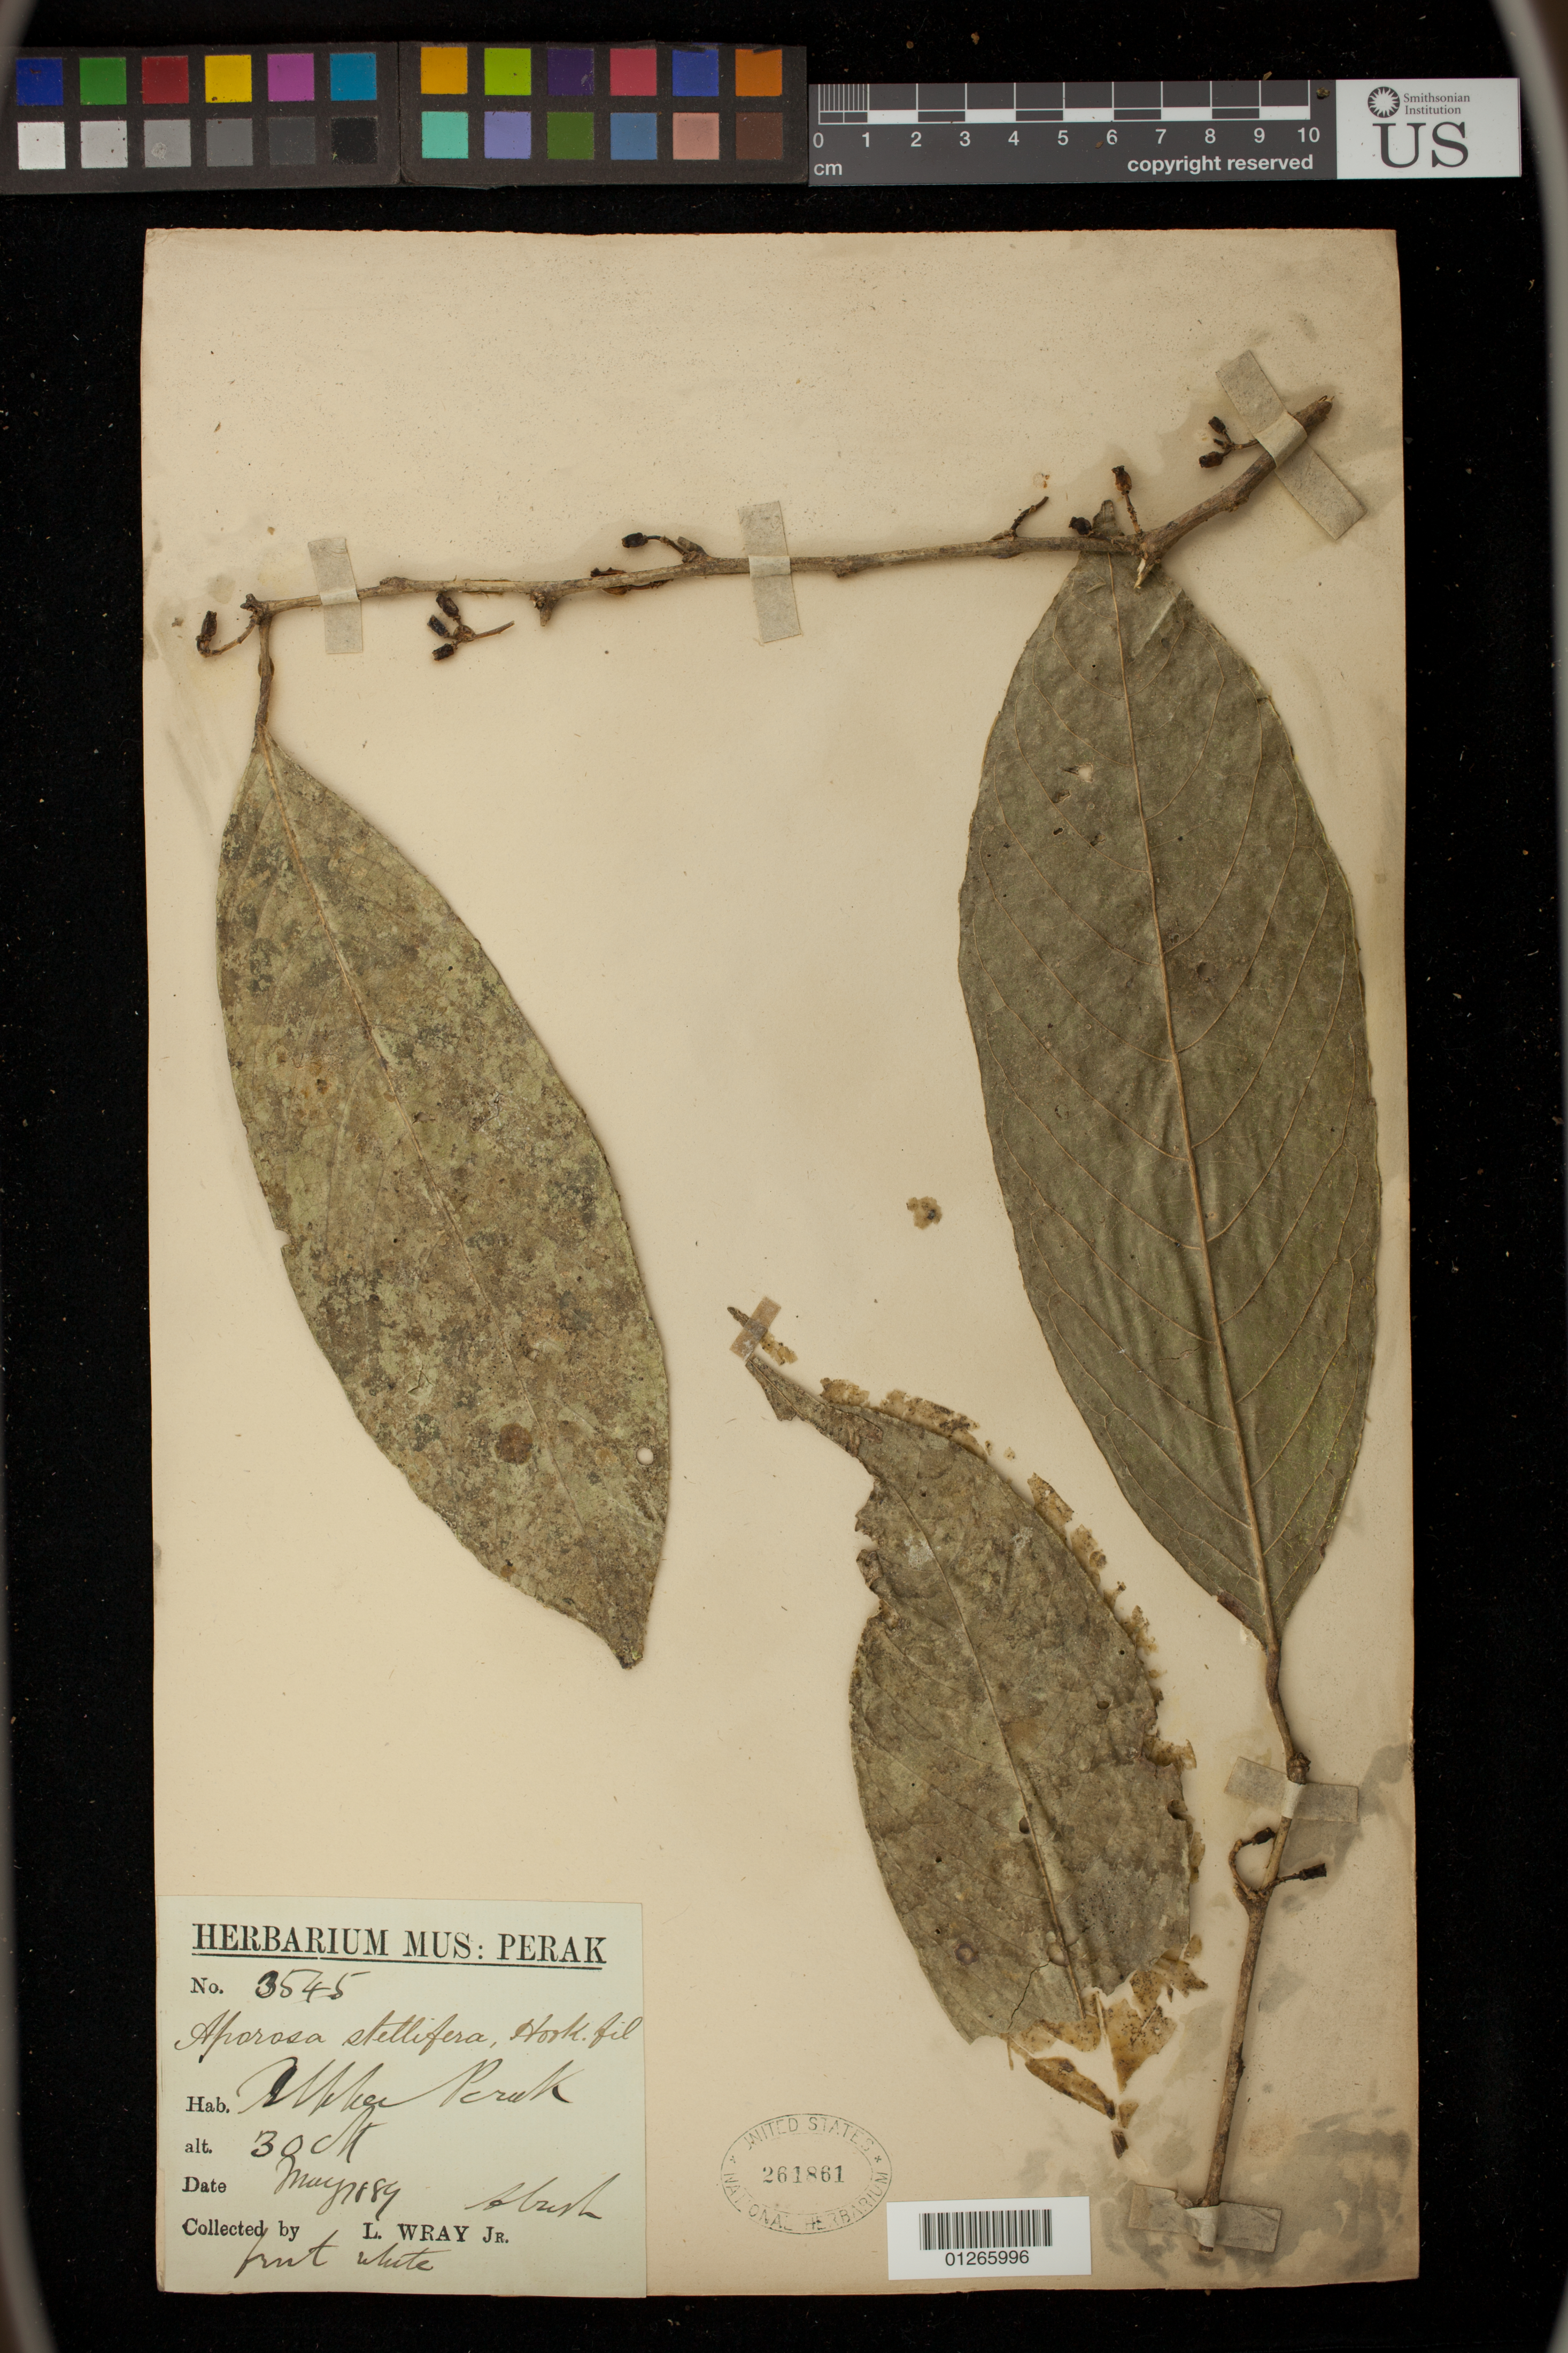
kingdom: Plantae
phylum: Tracheophyta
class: Magnoliopsida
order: Malpighiales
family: Phyllanthaceae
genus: Aporosa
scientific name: Aporosa stellifera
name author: Hook. f.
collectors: L. Wray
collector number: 3545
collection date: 1889-05-01/1889-05-31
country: Malaysia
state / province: Perak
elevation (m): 91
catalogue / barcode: US 261861